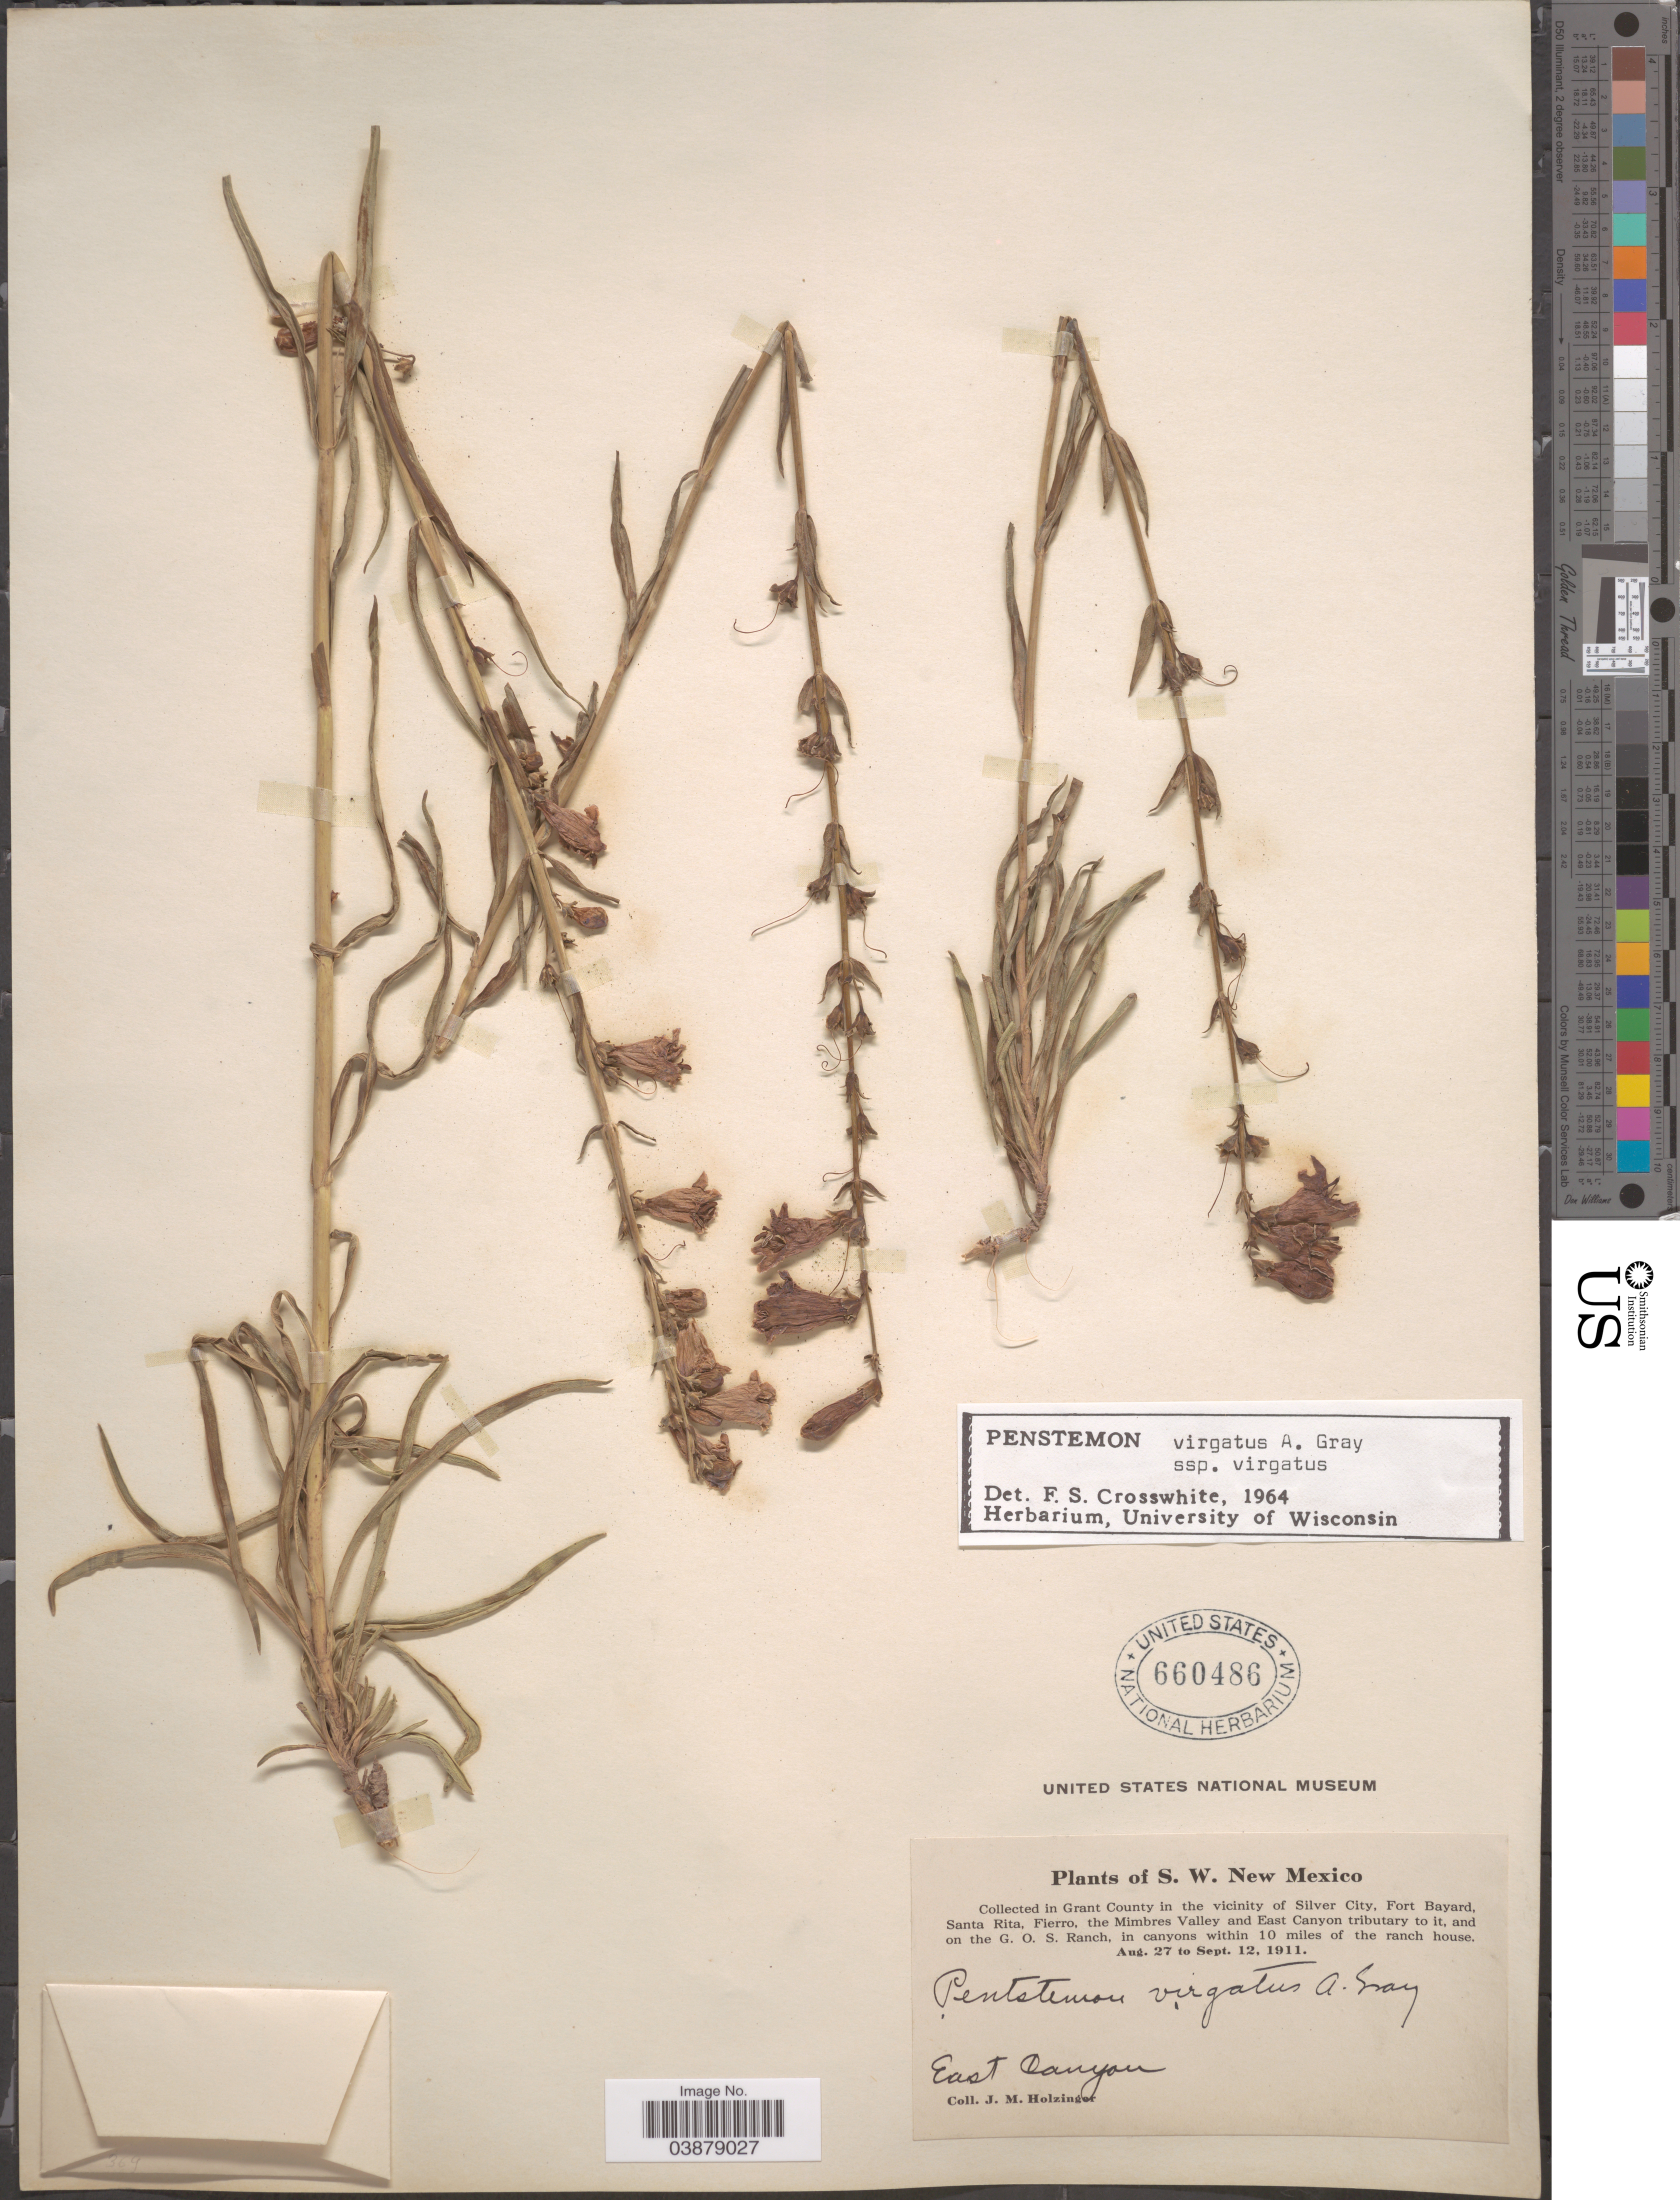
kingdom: Plantae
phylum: Tracheophyta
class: Magnoliopsida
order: Lamiales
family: Plantaginaceae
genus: Penstemon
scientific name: Penstemon virgatus subsp. virgatus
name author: A. Gray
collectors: J. M. Holzinger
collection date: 1911-08-27/1911-09-12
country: United States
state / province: New Mexico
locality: S. W. New Mexico. In Grant County in the vicinity of Silver City, Fort Bayard, Santa Rita, Fierro, the Mimbres Valley and East Canyon tributary to it, and on the G.O.S. Ranch, in canyons within 10 miles of the ranch house. East Canyon.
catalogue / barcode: US 660486